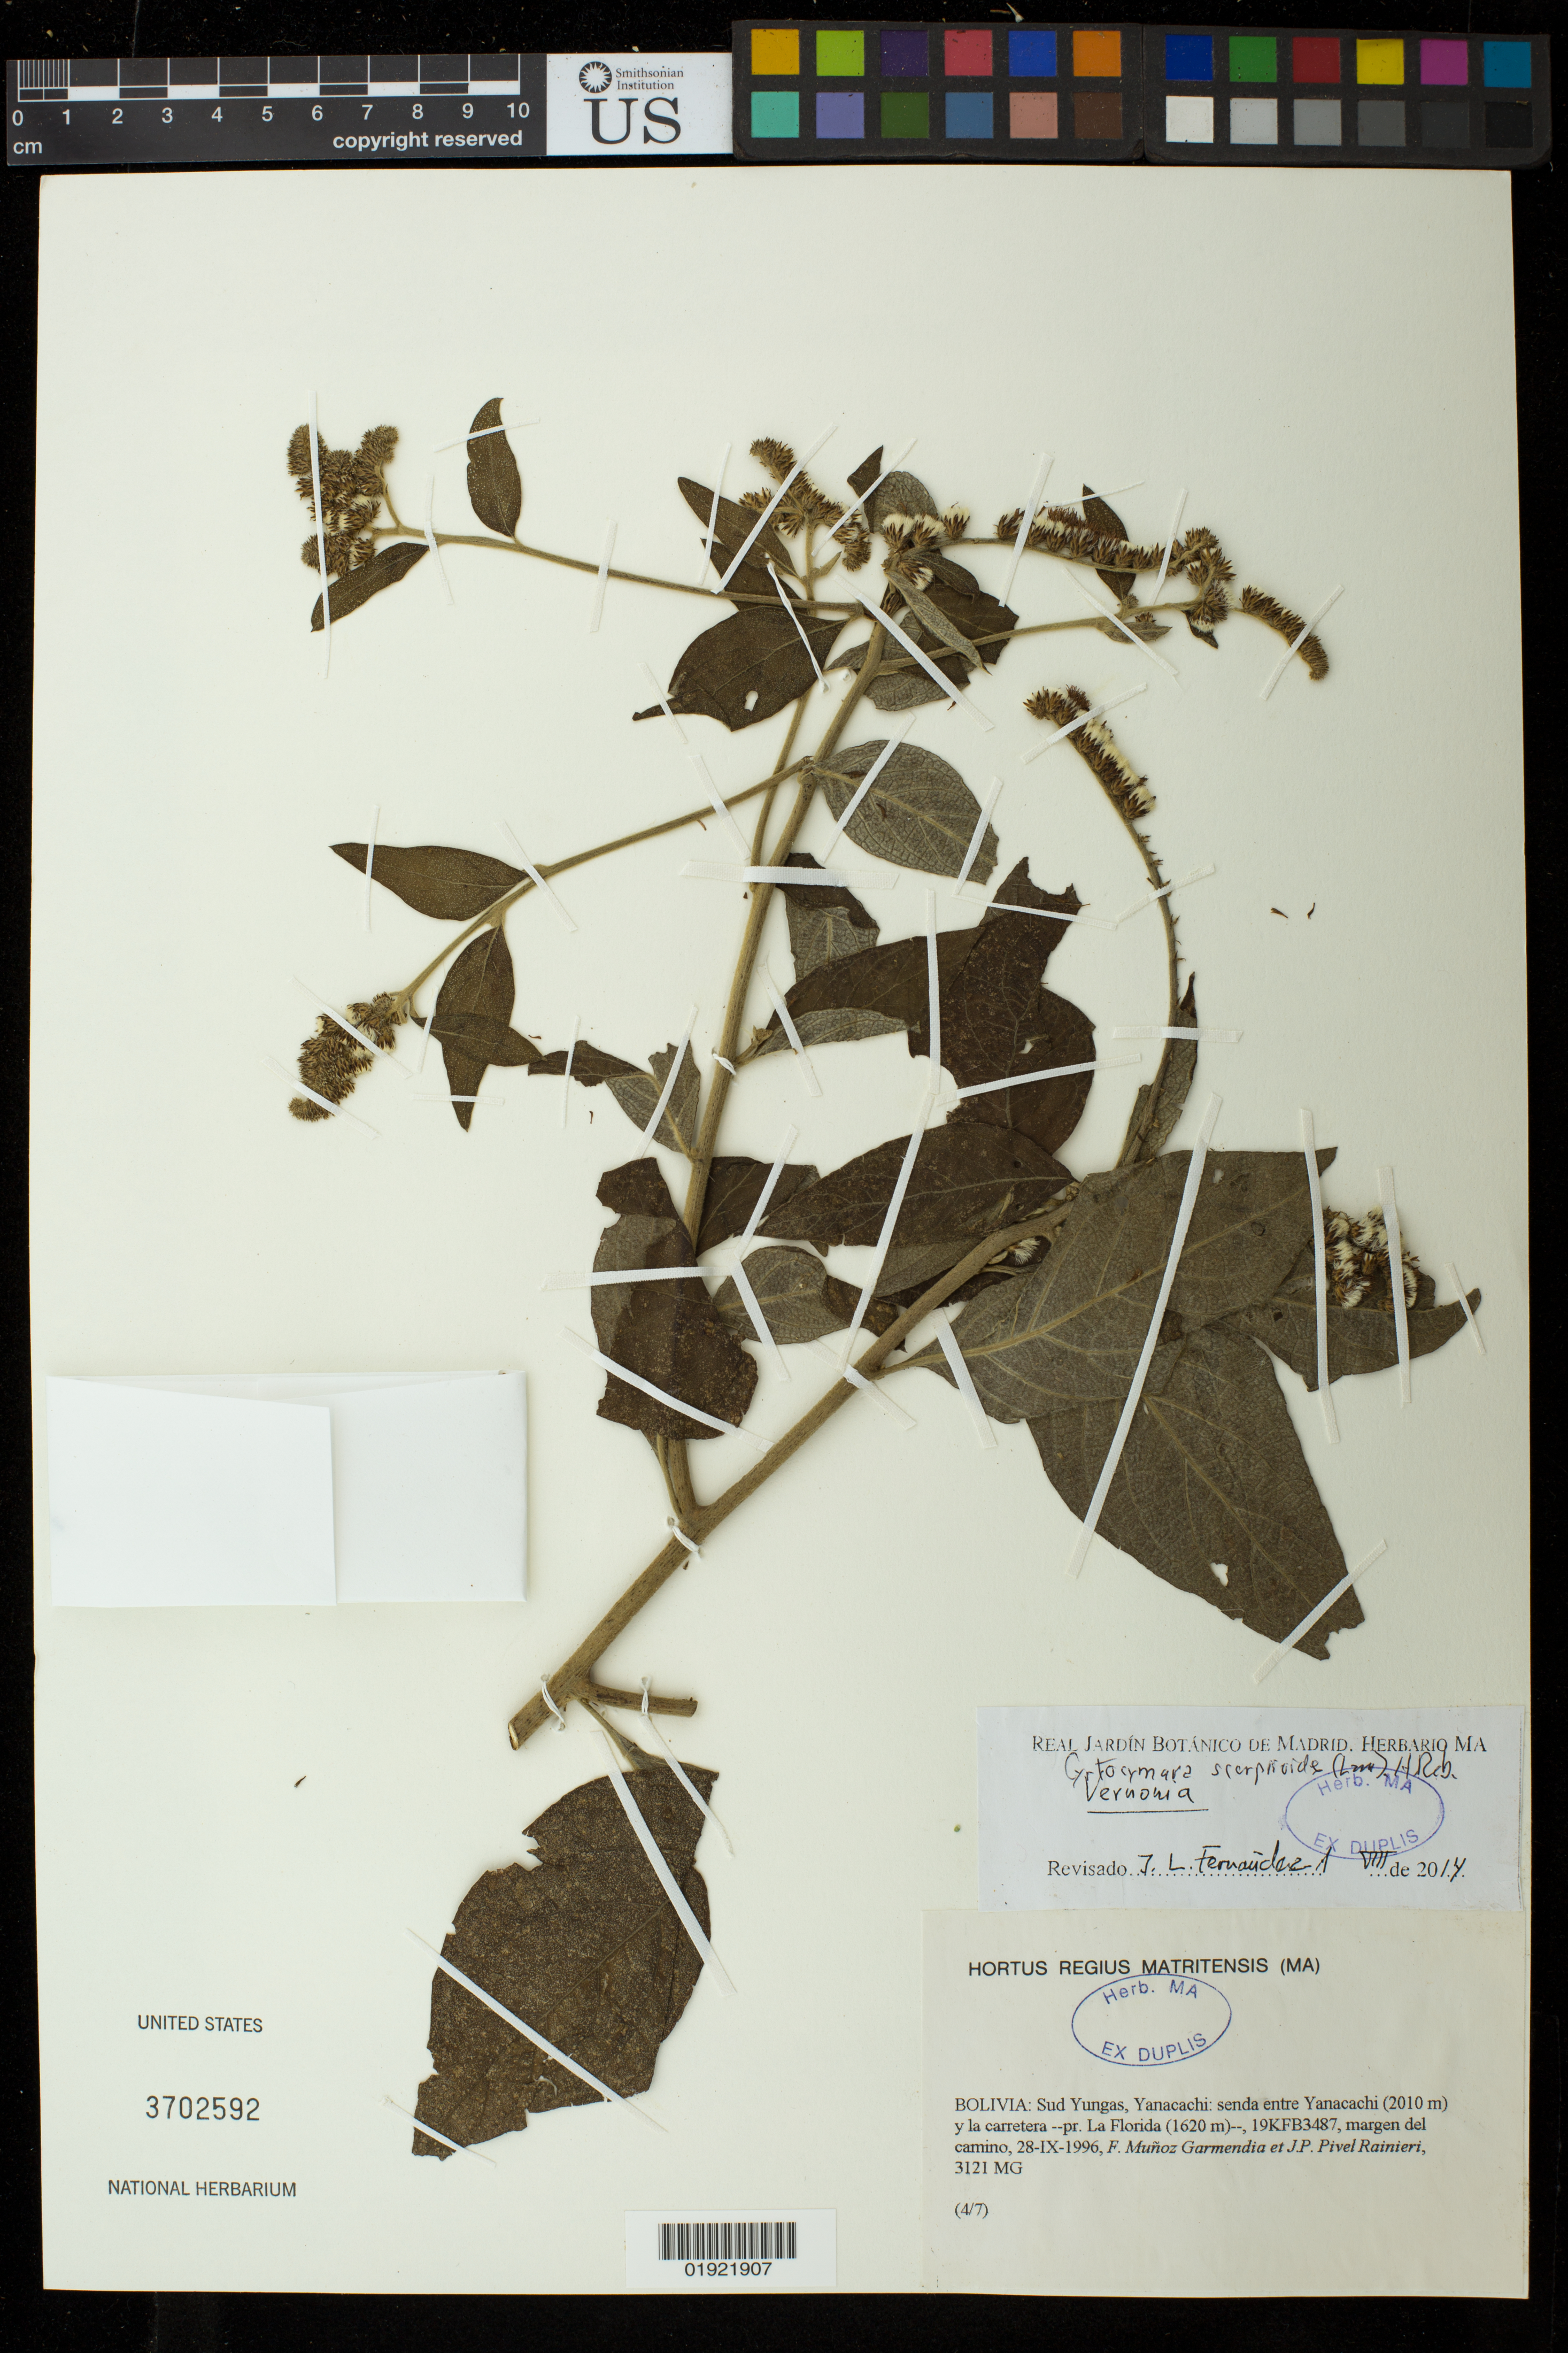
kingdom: Plantae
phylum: Tracheophyta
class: Magnoliopsida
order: Asterales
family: Asteraceae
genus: Cyrtocymura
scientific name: Cyrtocymura scorpioides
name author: (Lam.) H. Rob.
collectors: F. Muñoz Garmendia & J. Rainieri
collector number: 3121 MG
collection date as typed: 28-IX-1996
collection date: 1996-09-28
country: Bolivia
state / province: La Paz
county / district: Sud Yungas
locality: Yanacachi: senda entre Yanacachi (2010 m) y la carretera-- pr. La Florida (1620 m)--, 19KFB3487, margen del camino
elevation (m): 2010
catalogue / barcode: US 3702592